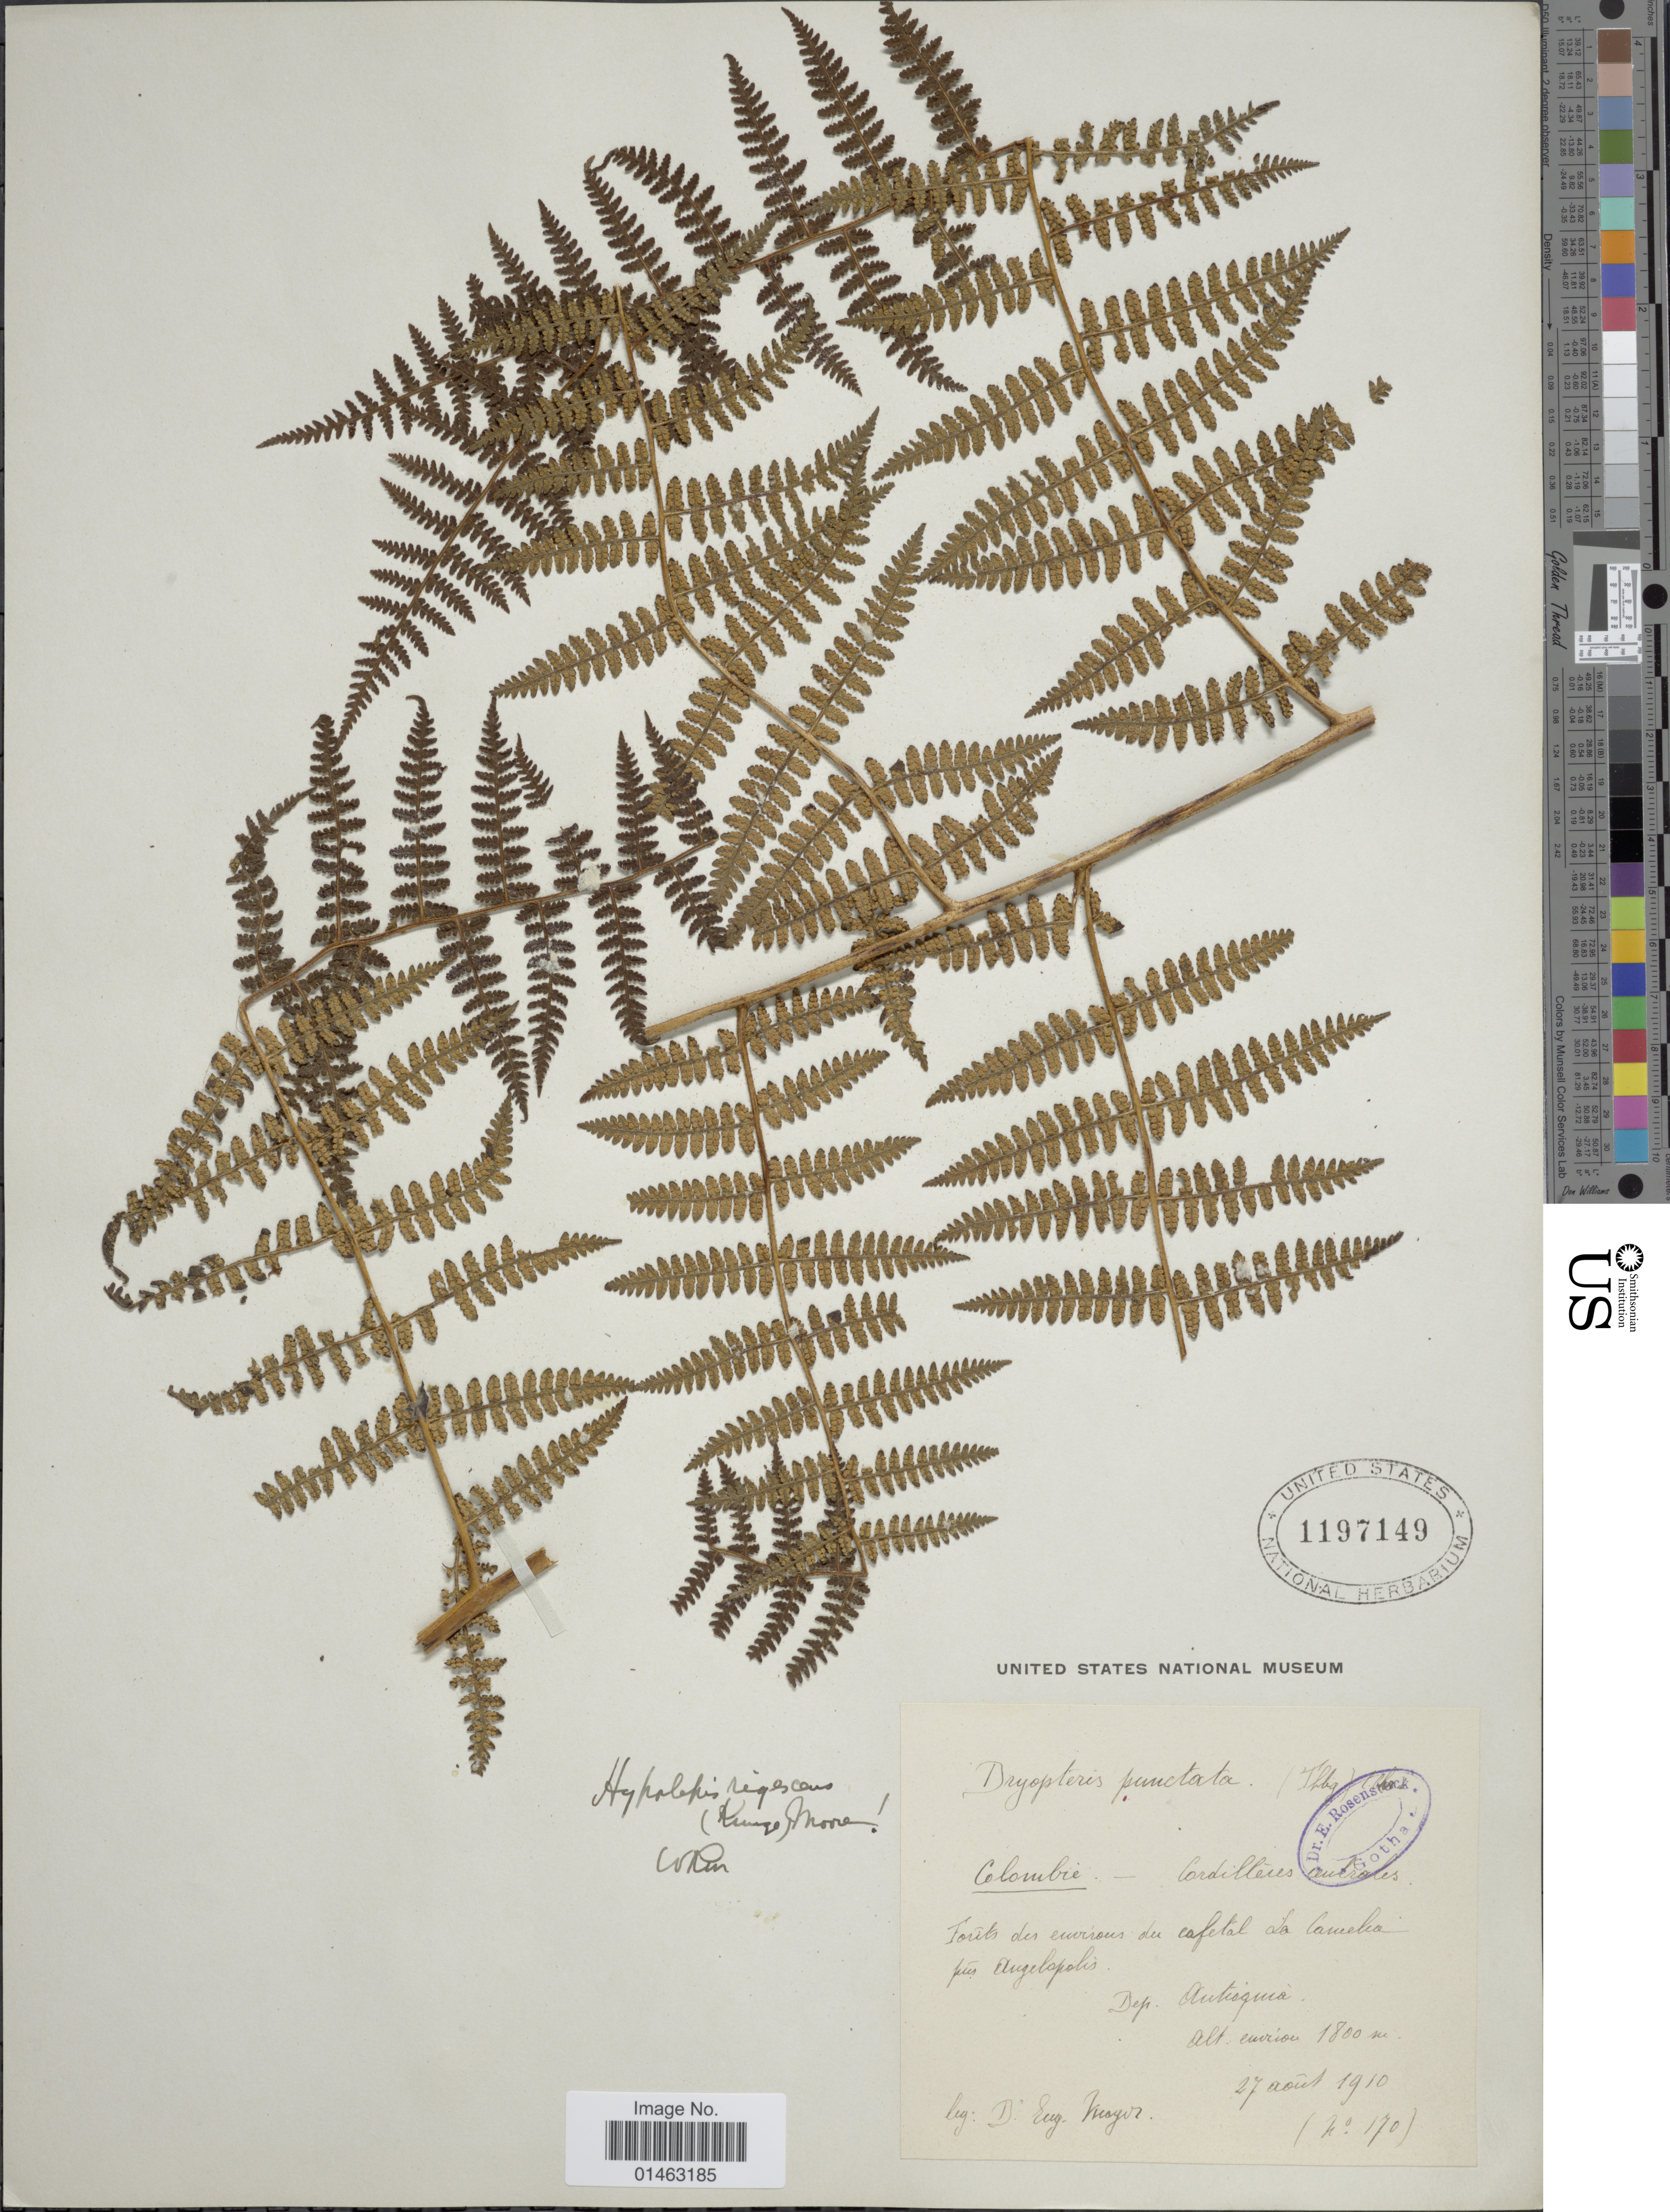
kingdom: Plantae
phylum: Tracheophyta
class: Polypodiopsida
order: Polypodiales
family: Dennstaedtiaceae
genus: Hypolepis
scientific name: Hypolepis viscosa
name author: H. Karst.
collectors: E. Mayor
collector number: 170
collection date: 1910-08-27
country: Colombia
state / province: Antioquia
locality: Cordilléres centrales. Fôrets des environs du cafetal La Camelia prés Angelóolis. Dep. Antioquia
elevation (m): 1800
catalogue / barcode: US 1197149